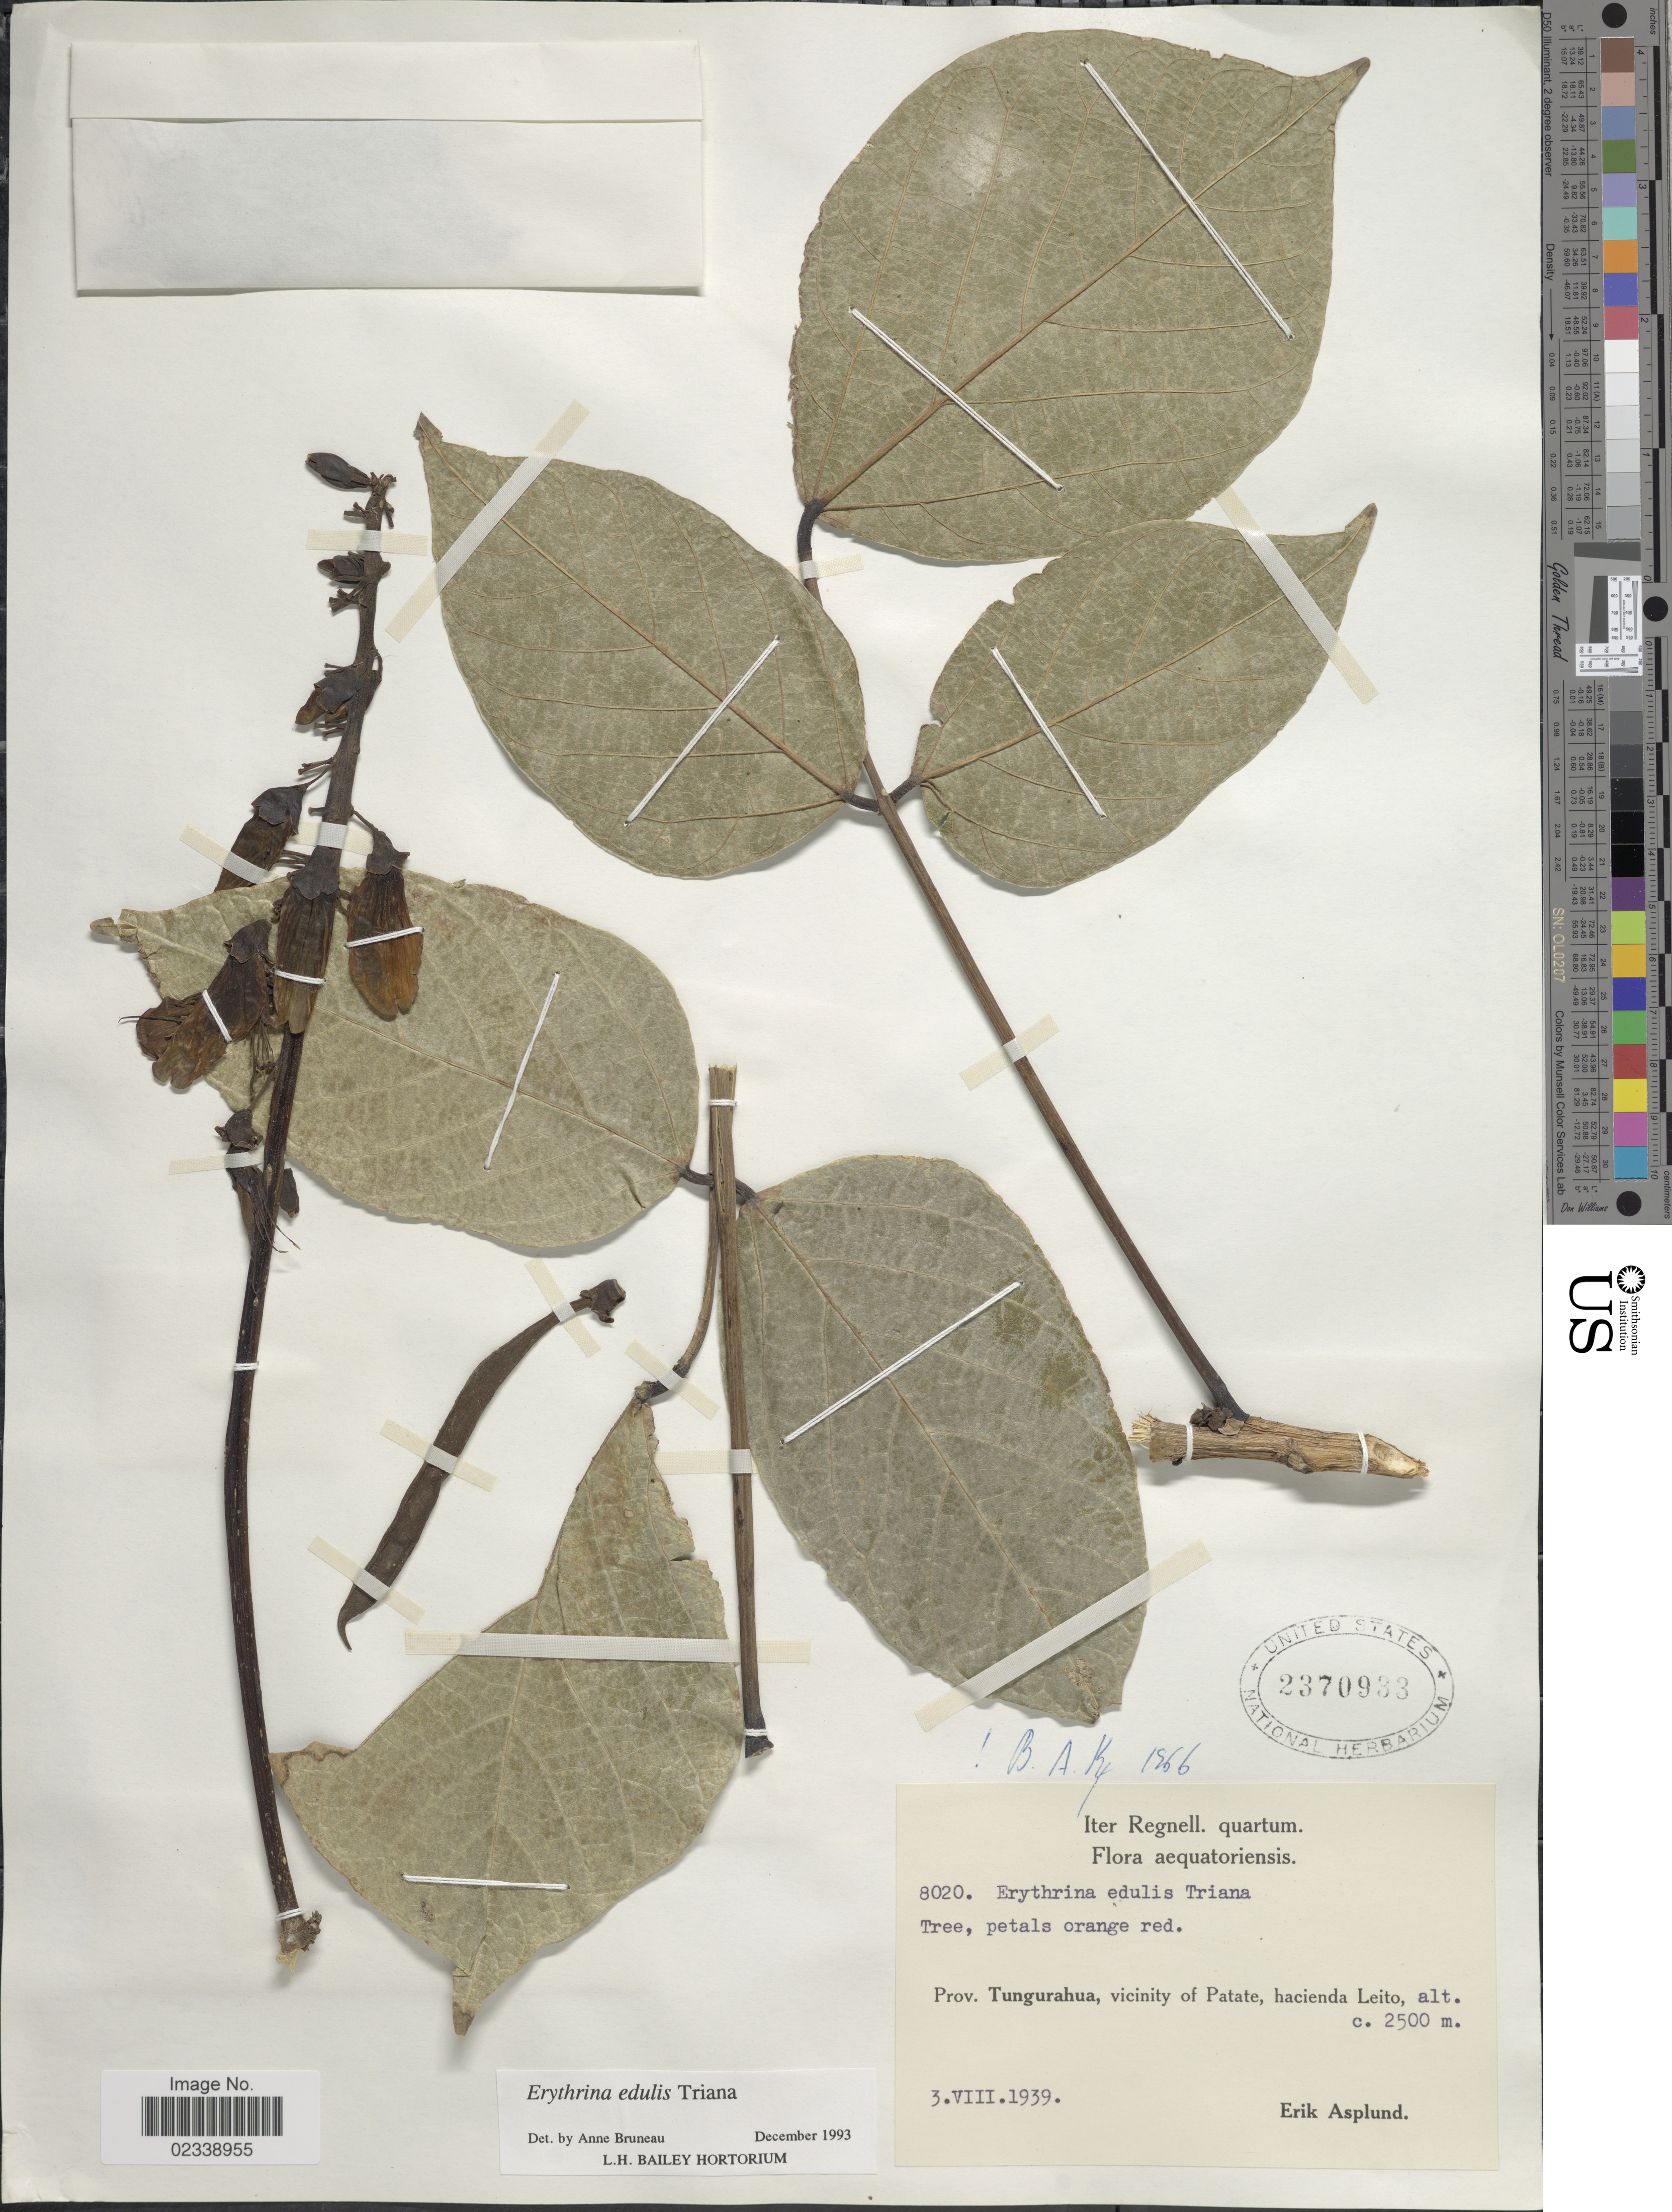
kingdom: Plantae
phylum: Tracheophyta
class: Magnoliopsida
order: Fabales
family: Fabaceae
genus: Erythrina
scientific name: Erythrina edulis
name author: Triana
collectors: E. Asplund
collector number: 8020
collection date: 1939-08-03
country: Ecuador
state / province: Tungurahua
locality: Vicinity of Patate, hacienda Leito, Iter Regnell. quartum, aequatoriensis.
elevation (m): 2500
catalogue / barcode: US 2370933